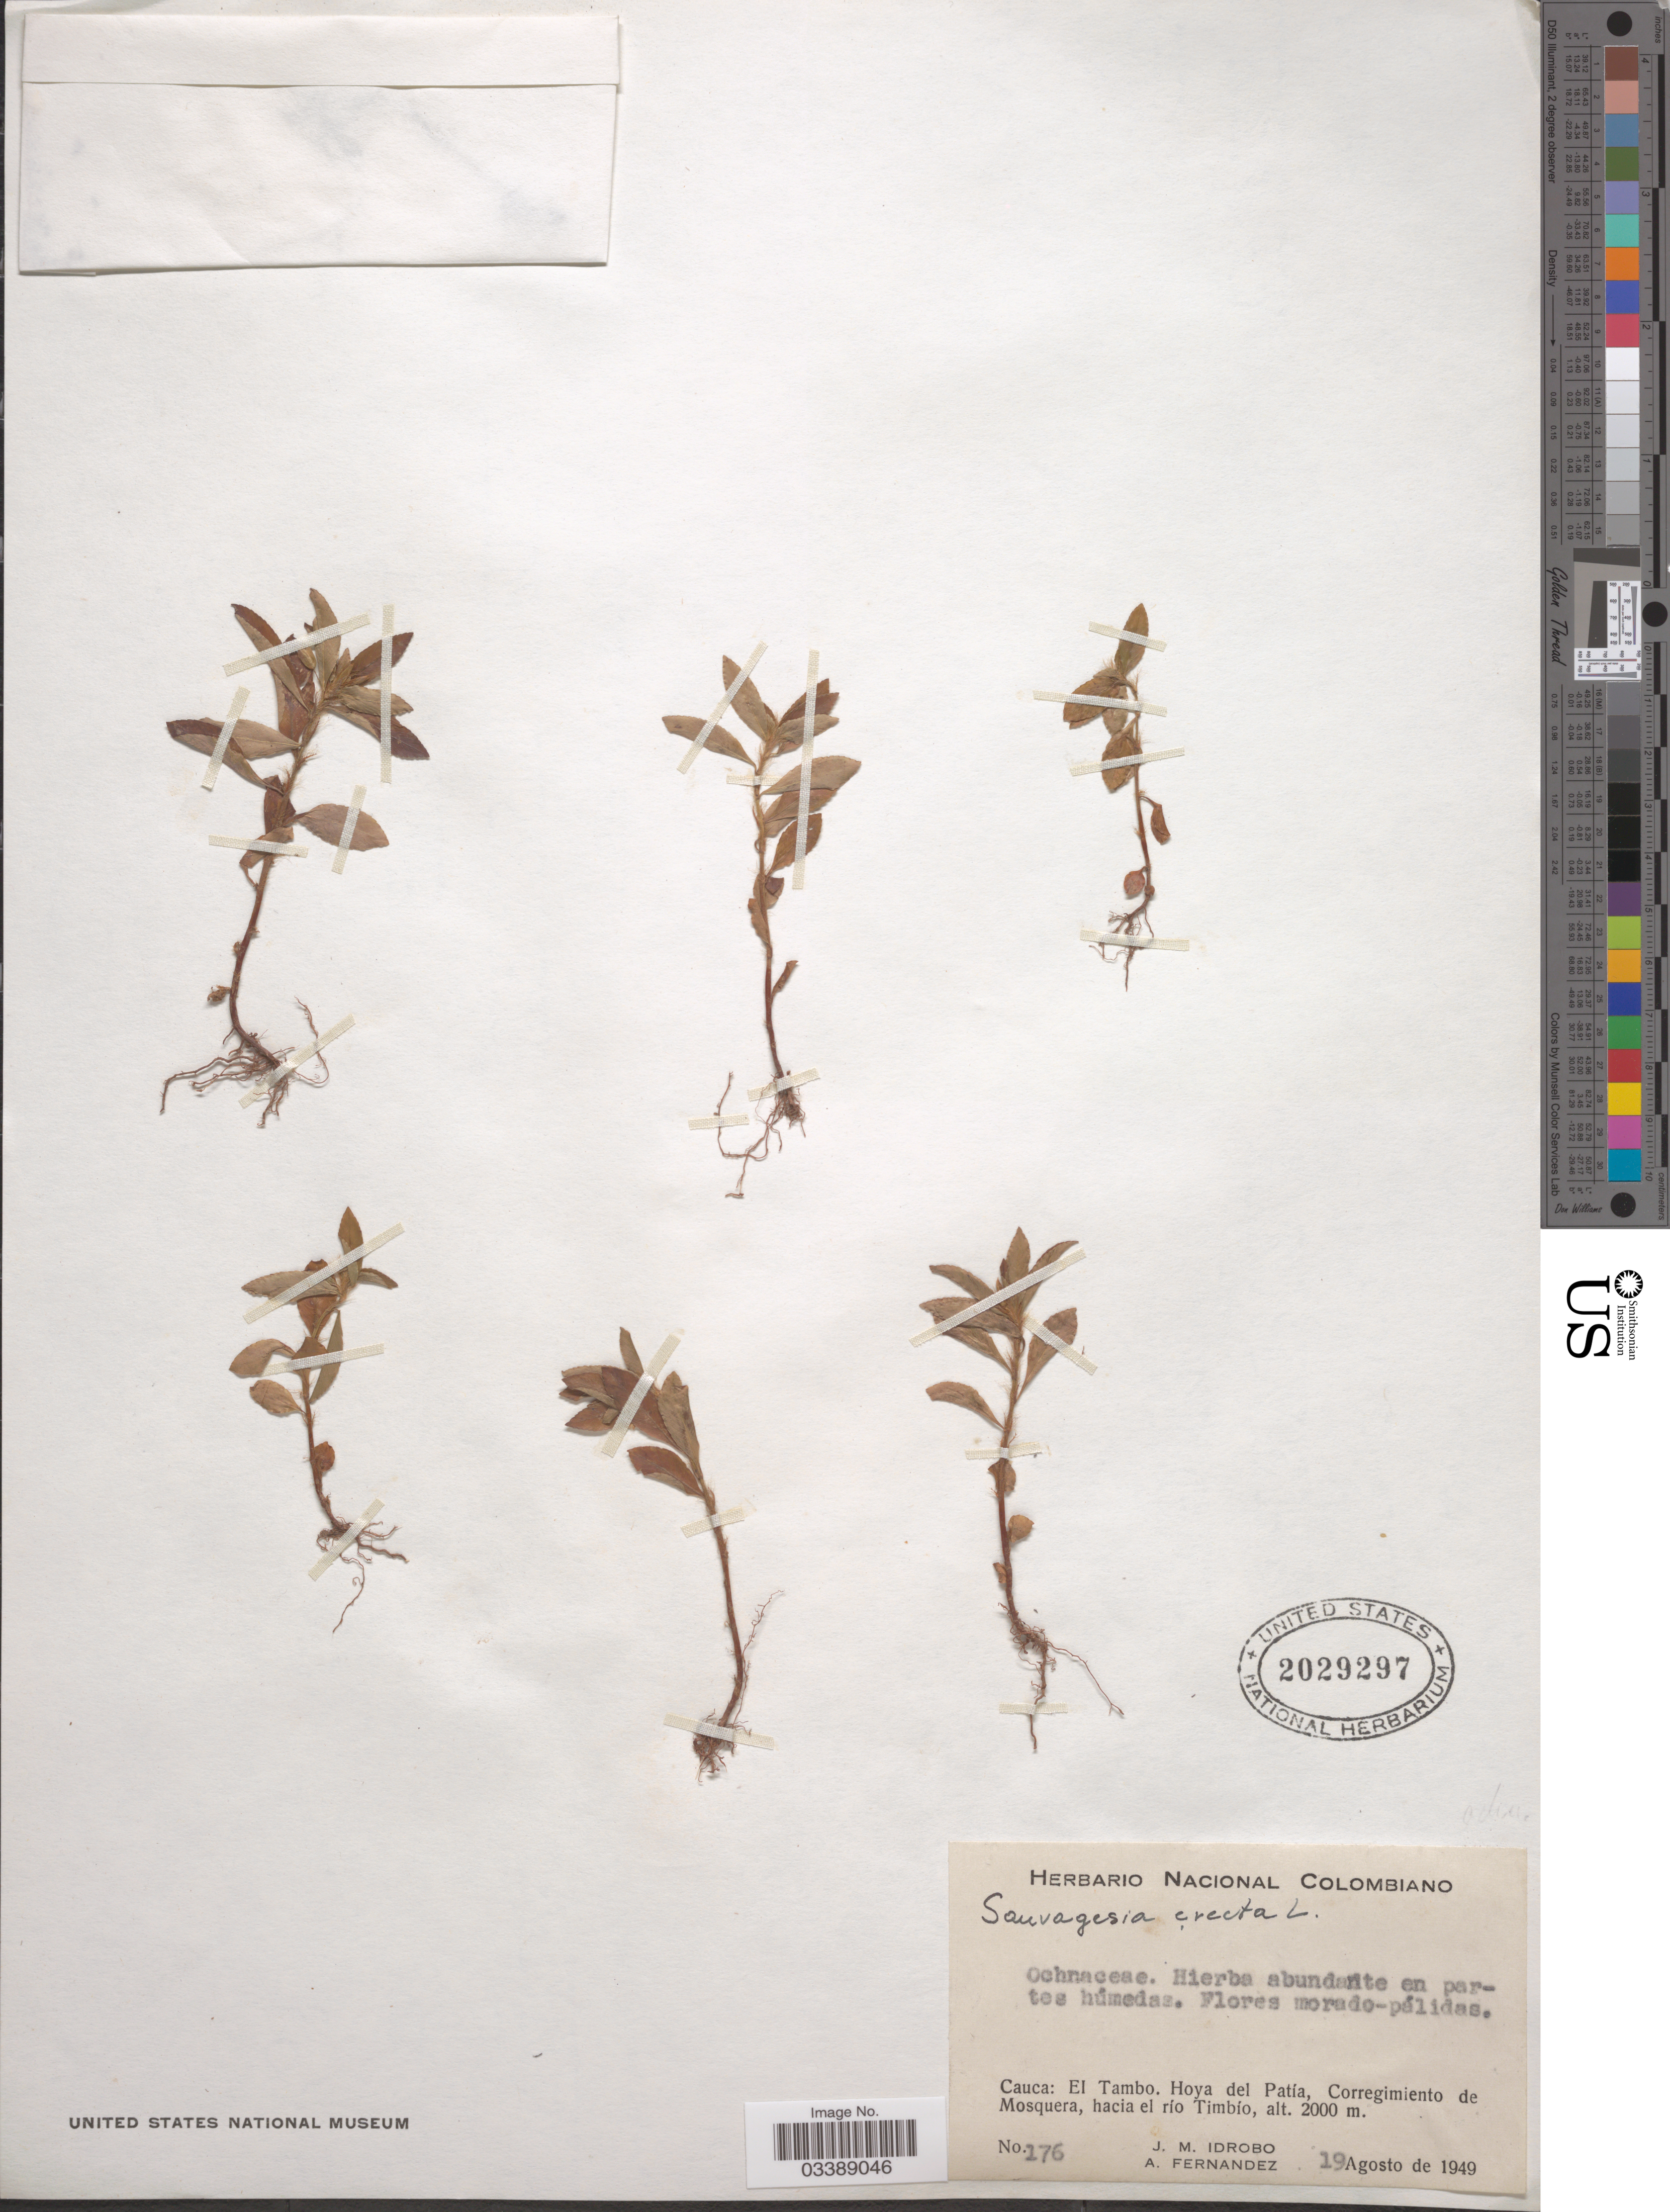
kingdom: Plantae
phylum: Tracheophyta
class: Magnoliopsida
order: Malpighiales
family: Ochnaceae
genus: Sauvagesia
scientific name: Sauvagesia erecta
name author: L.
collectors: J. M. Idrobo & A. Fernandez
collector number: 176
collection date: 1949-08-19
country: Colombia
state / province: Cauca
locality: El Tambo. Hoya del Patía, Corregimiento de Mosquera, hacia el río Timbío.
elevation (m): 2000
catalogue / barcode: US 2029297